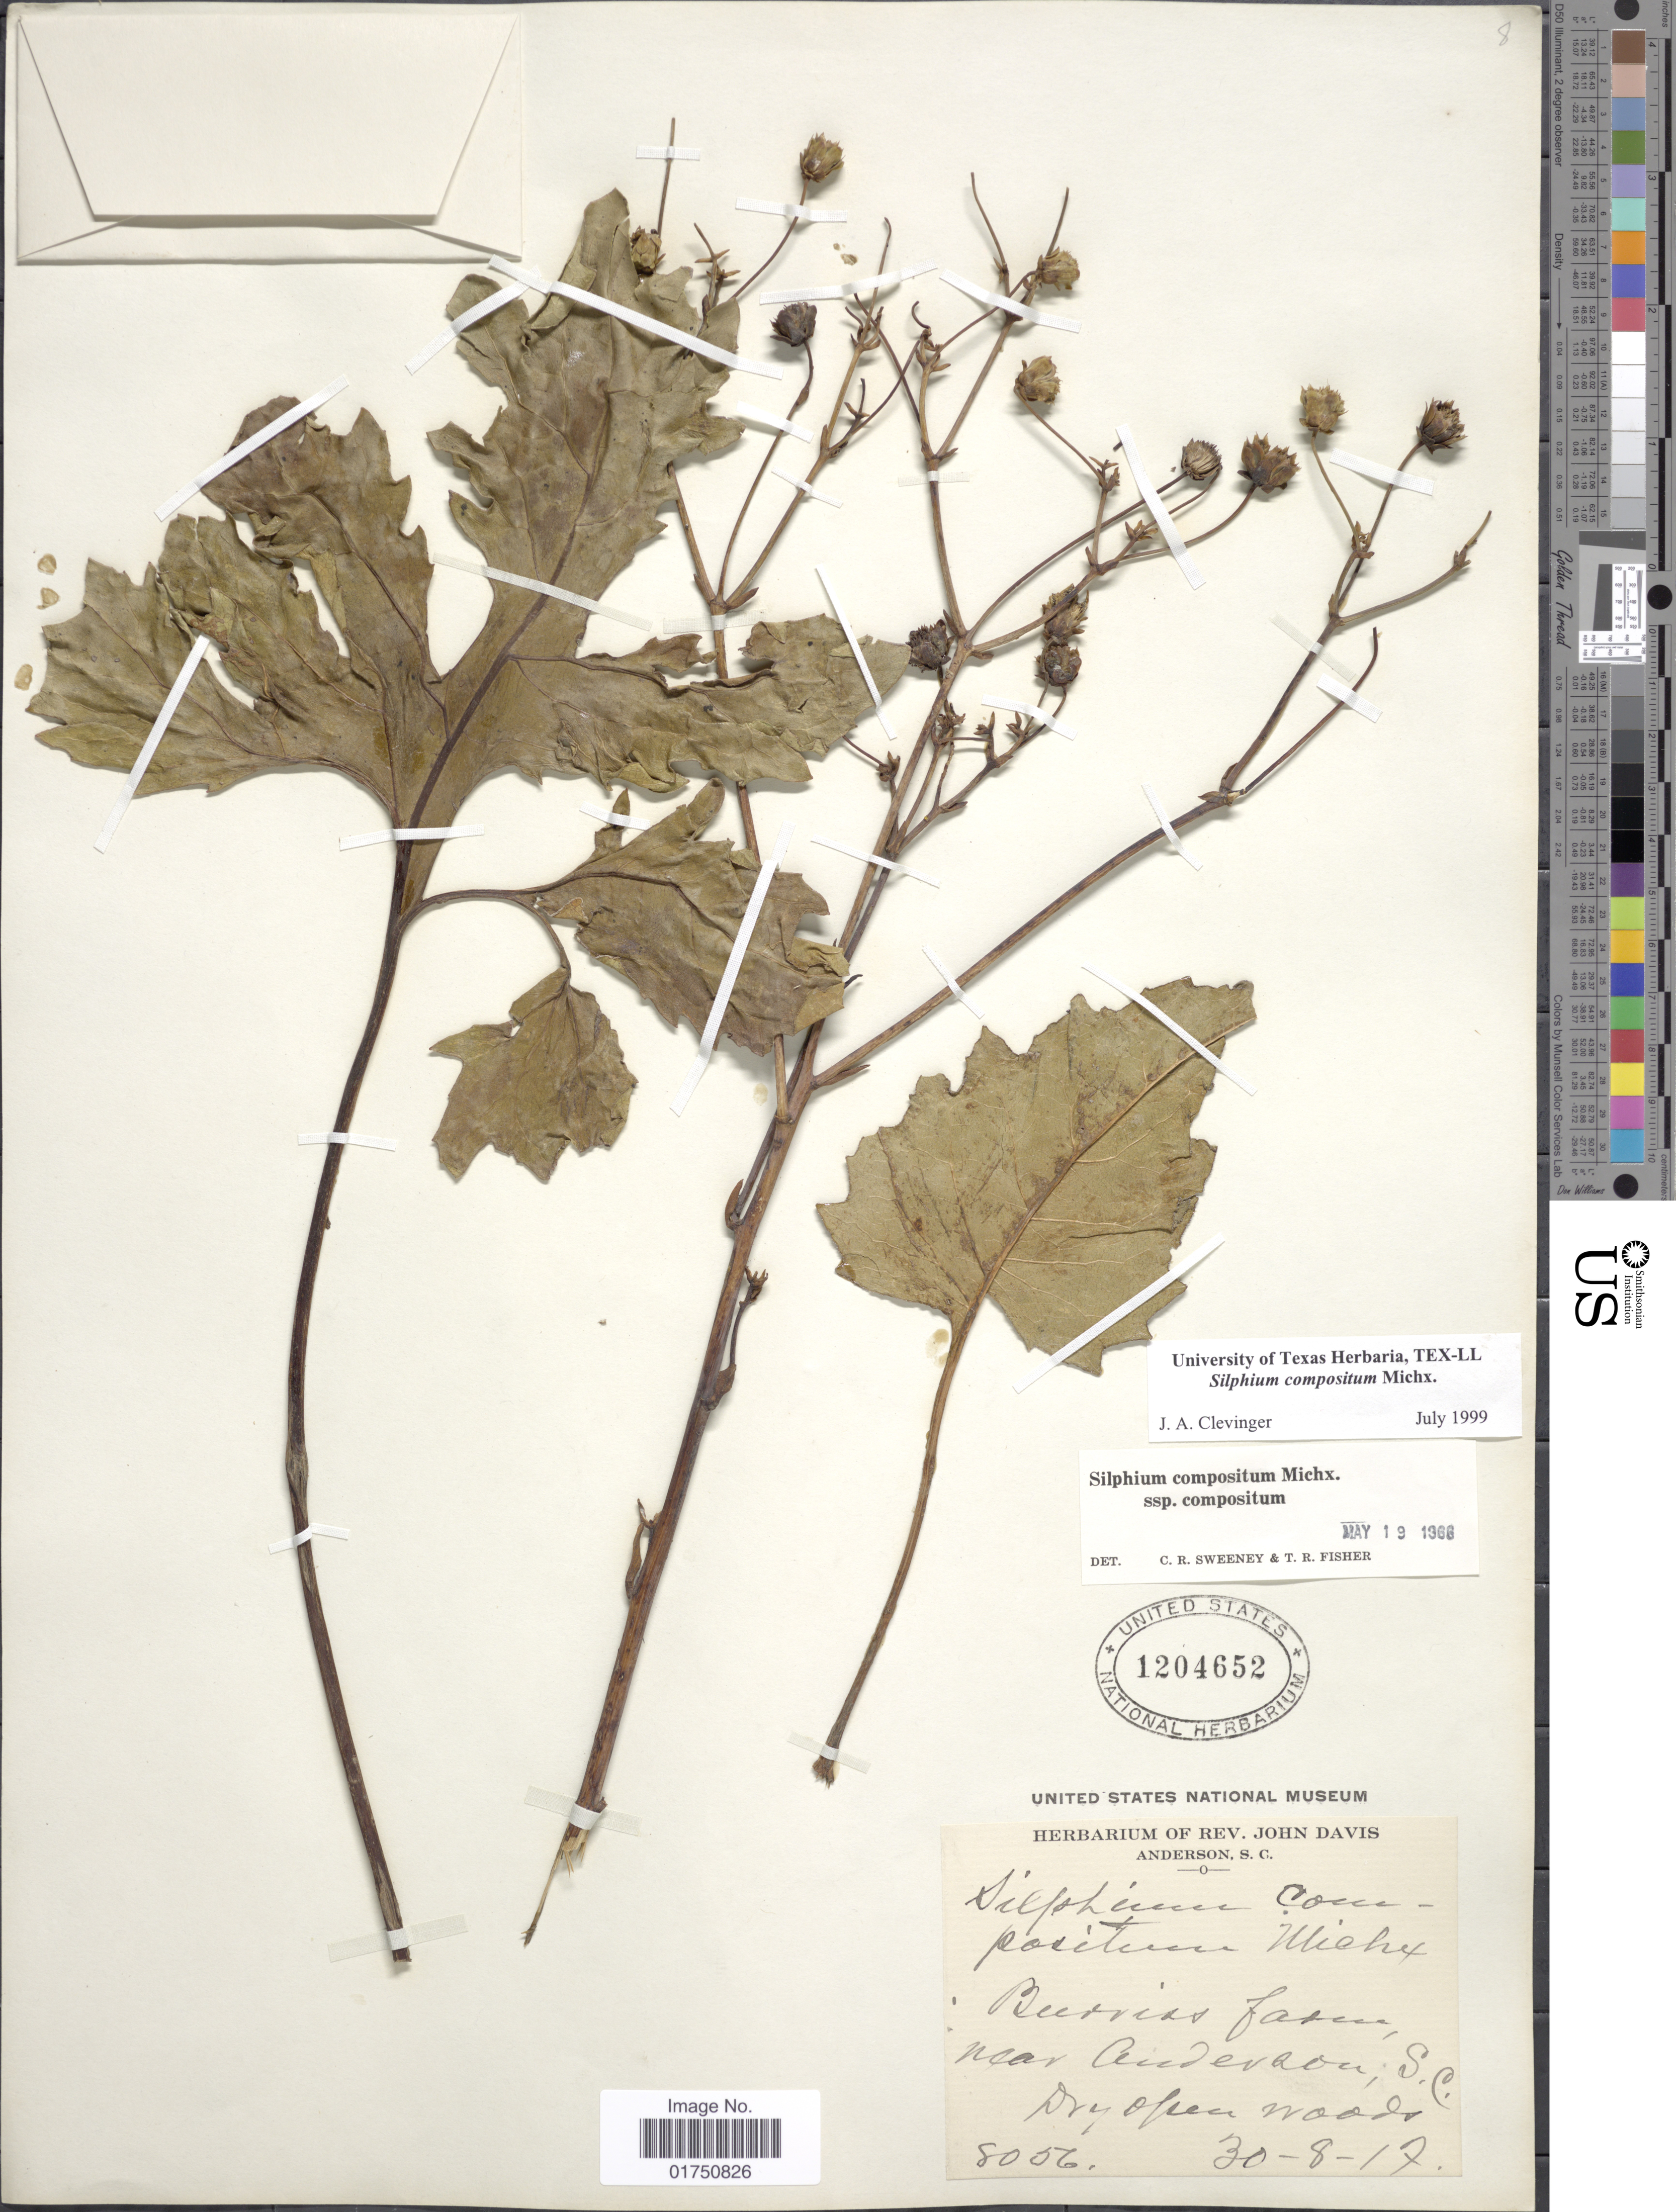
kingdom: Plantae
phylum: Tracheophyta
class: Magnoliopsida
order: Asterales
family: Asteraceae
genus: Silphium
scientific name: Silphium compositum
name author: Michx.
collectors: ex herb. Rev. John Davis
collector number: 8056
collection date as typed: Transcribed d/m/y: 30/8/17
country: United States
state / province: South Carolina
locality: Burriss farm, near Anderson, S.C.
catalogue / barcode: US 1204652